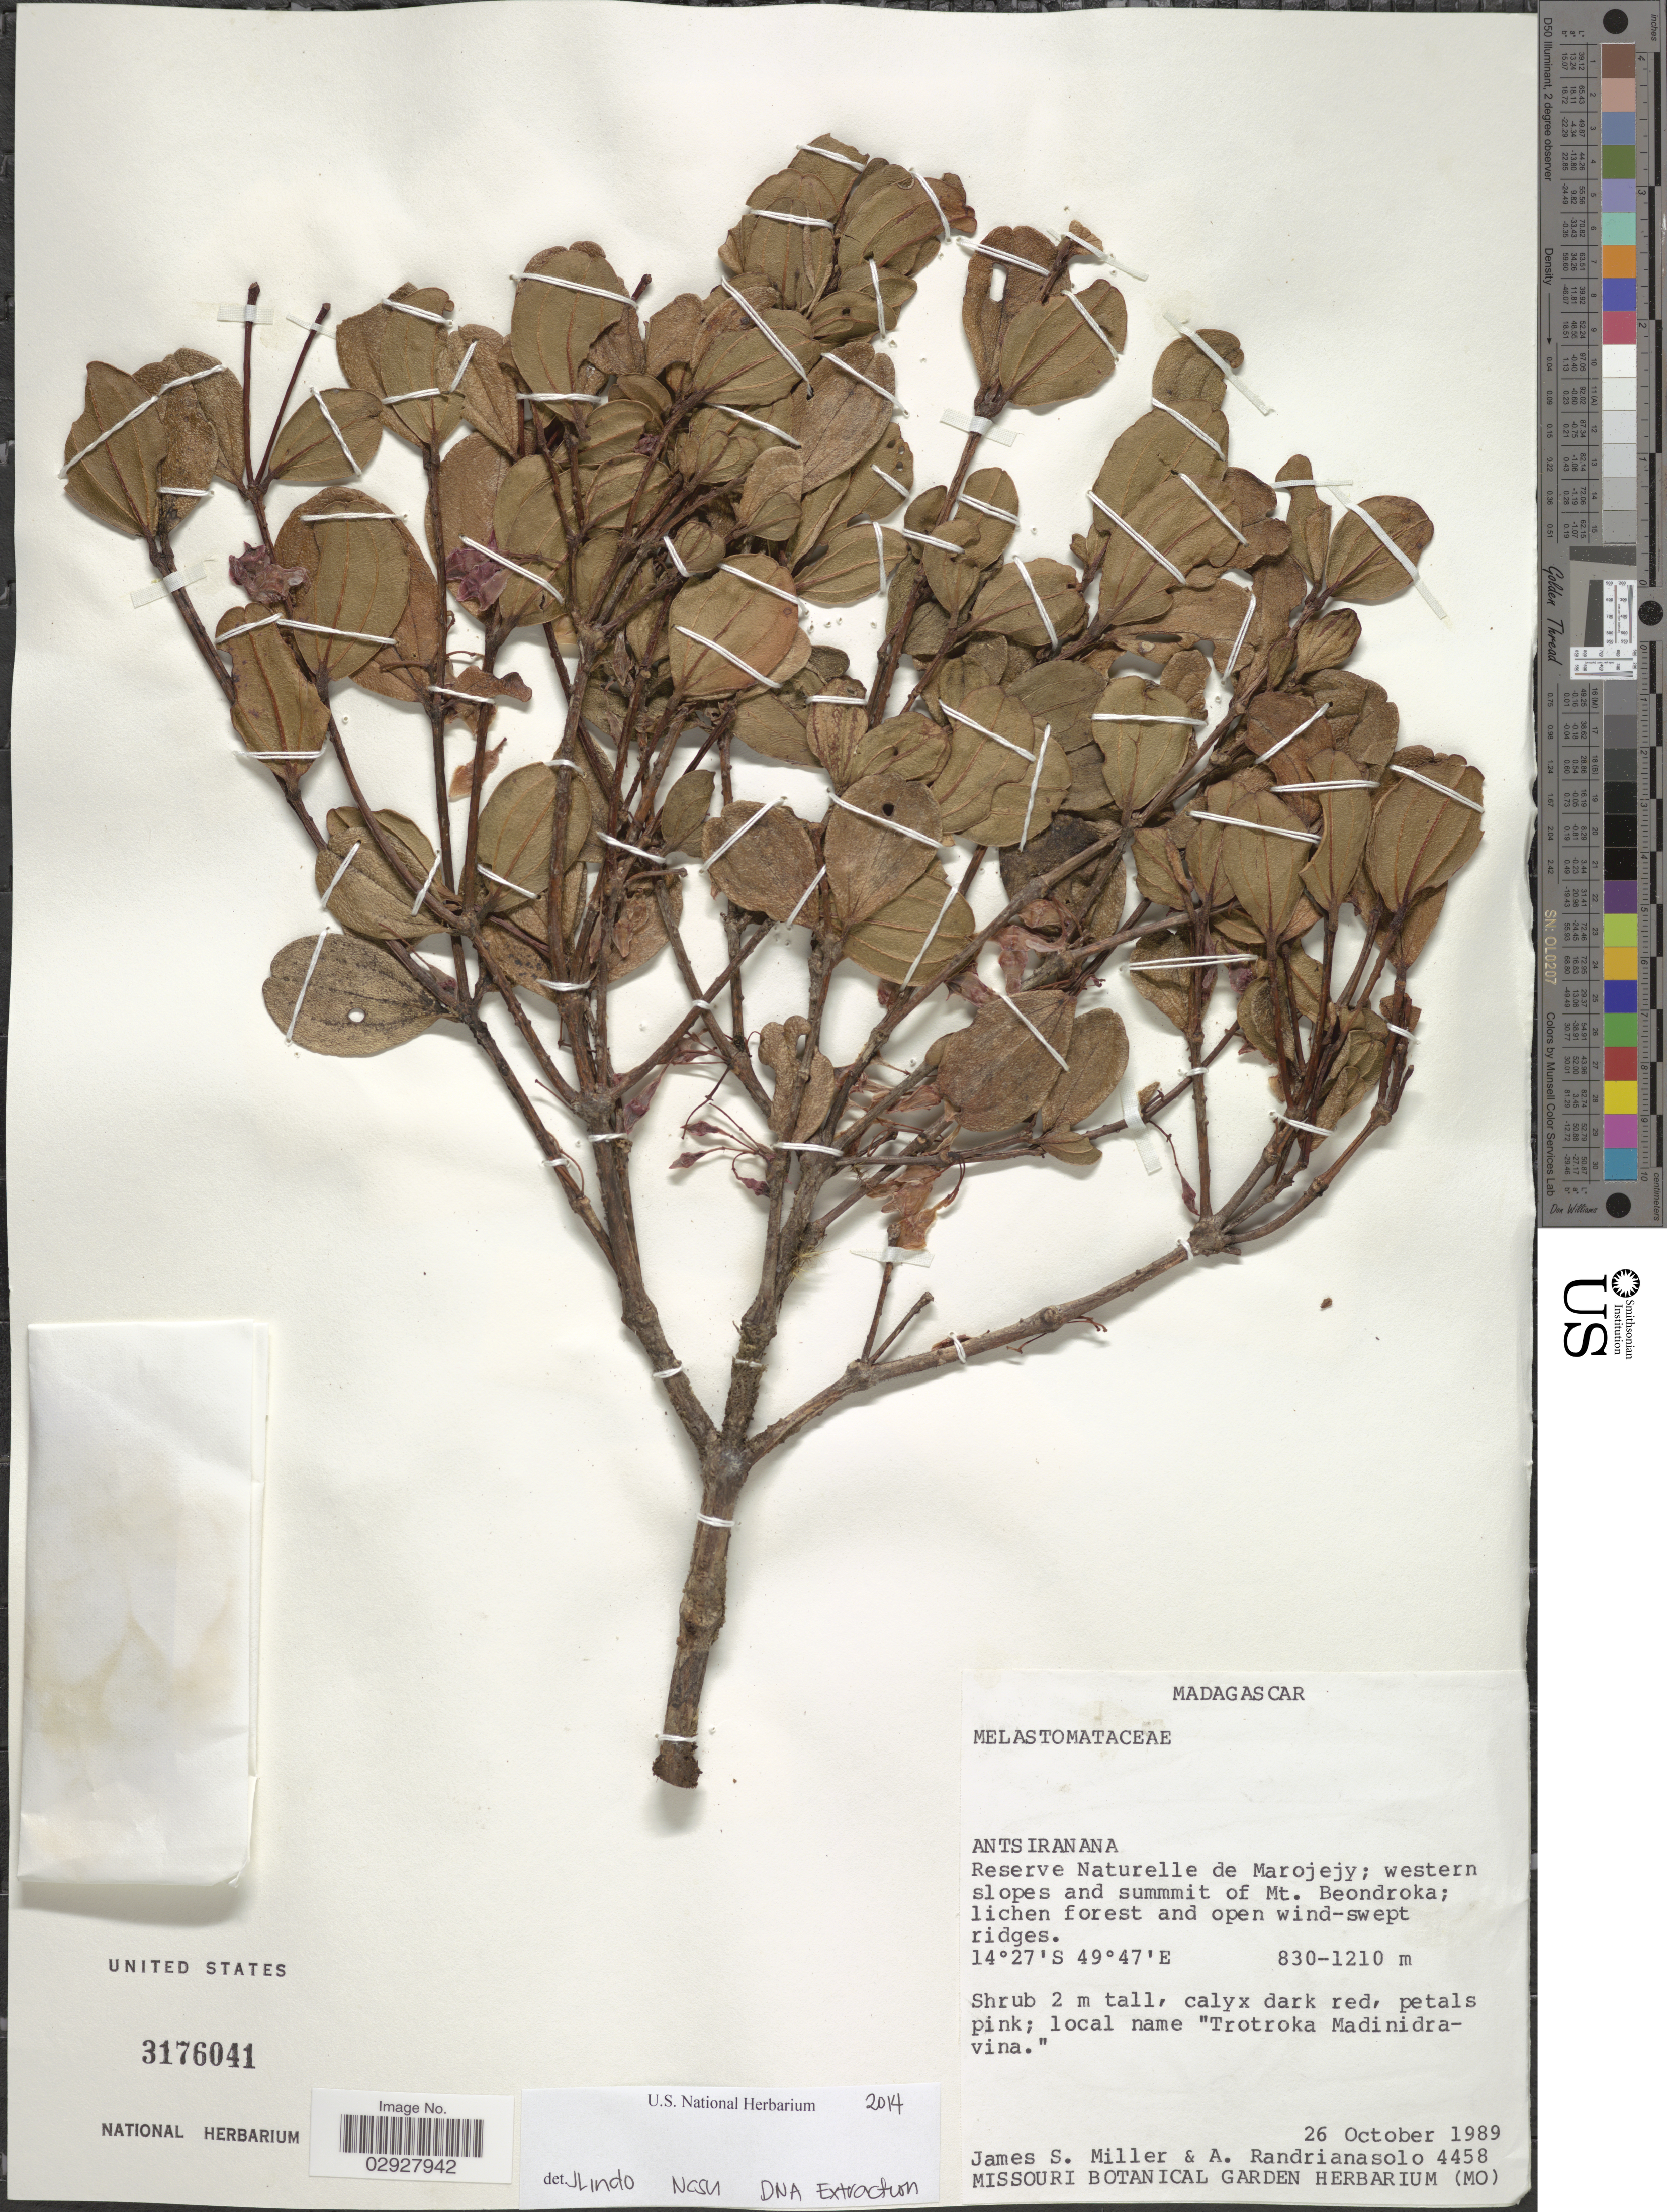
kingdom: Plantae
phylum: Tracheophyta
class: Magnoliopsida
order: Myrtales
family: Melastomataceae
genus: Medinilla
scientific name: Medinilla sp.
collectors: J. S. Miller & A. Randrianasolo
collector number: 4458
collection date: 1989-10-26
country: Madagascar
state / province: Sava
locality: Reserve Naturelle de Marojejy; western slopes and summit of Mt. Beondroka.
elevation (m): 830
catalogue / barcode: US 3176041